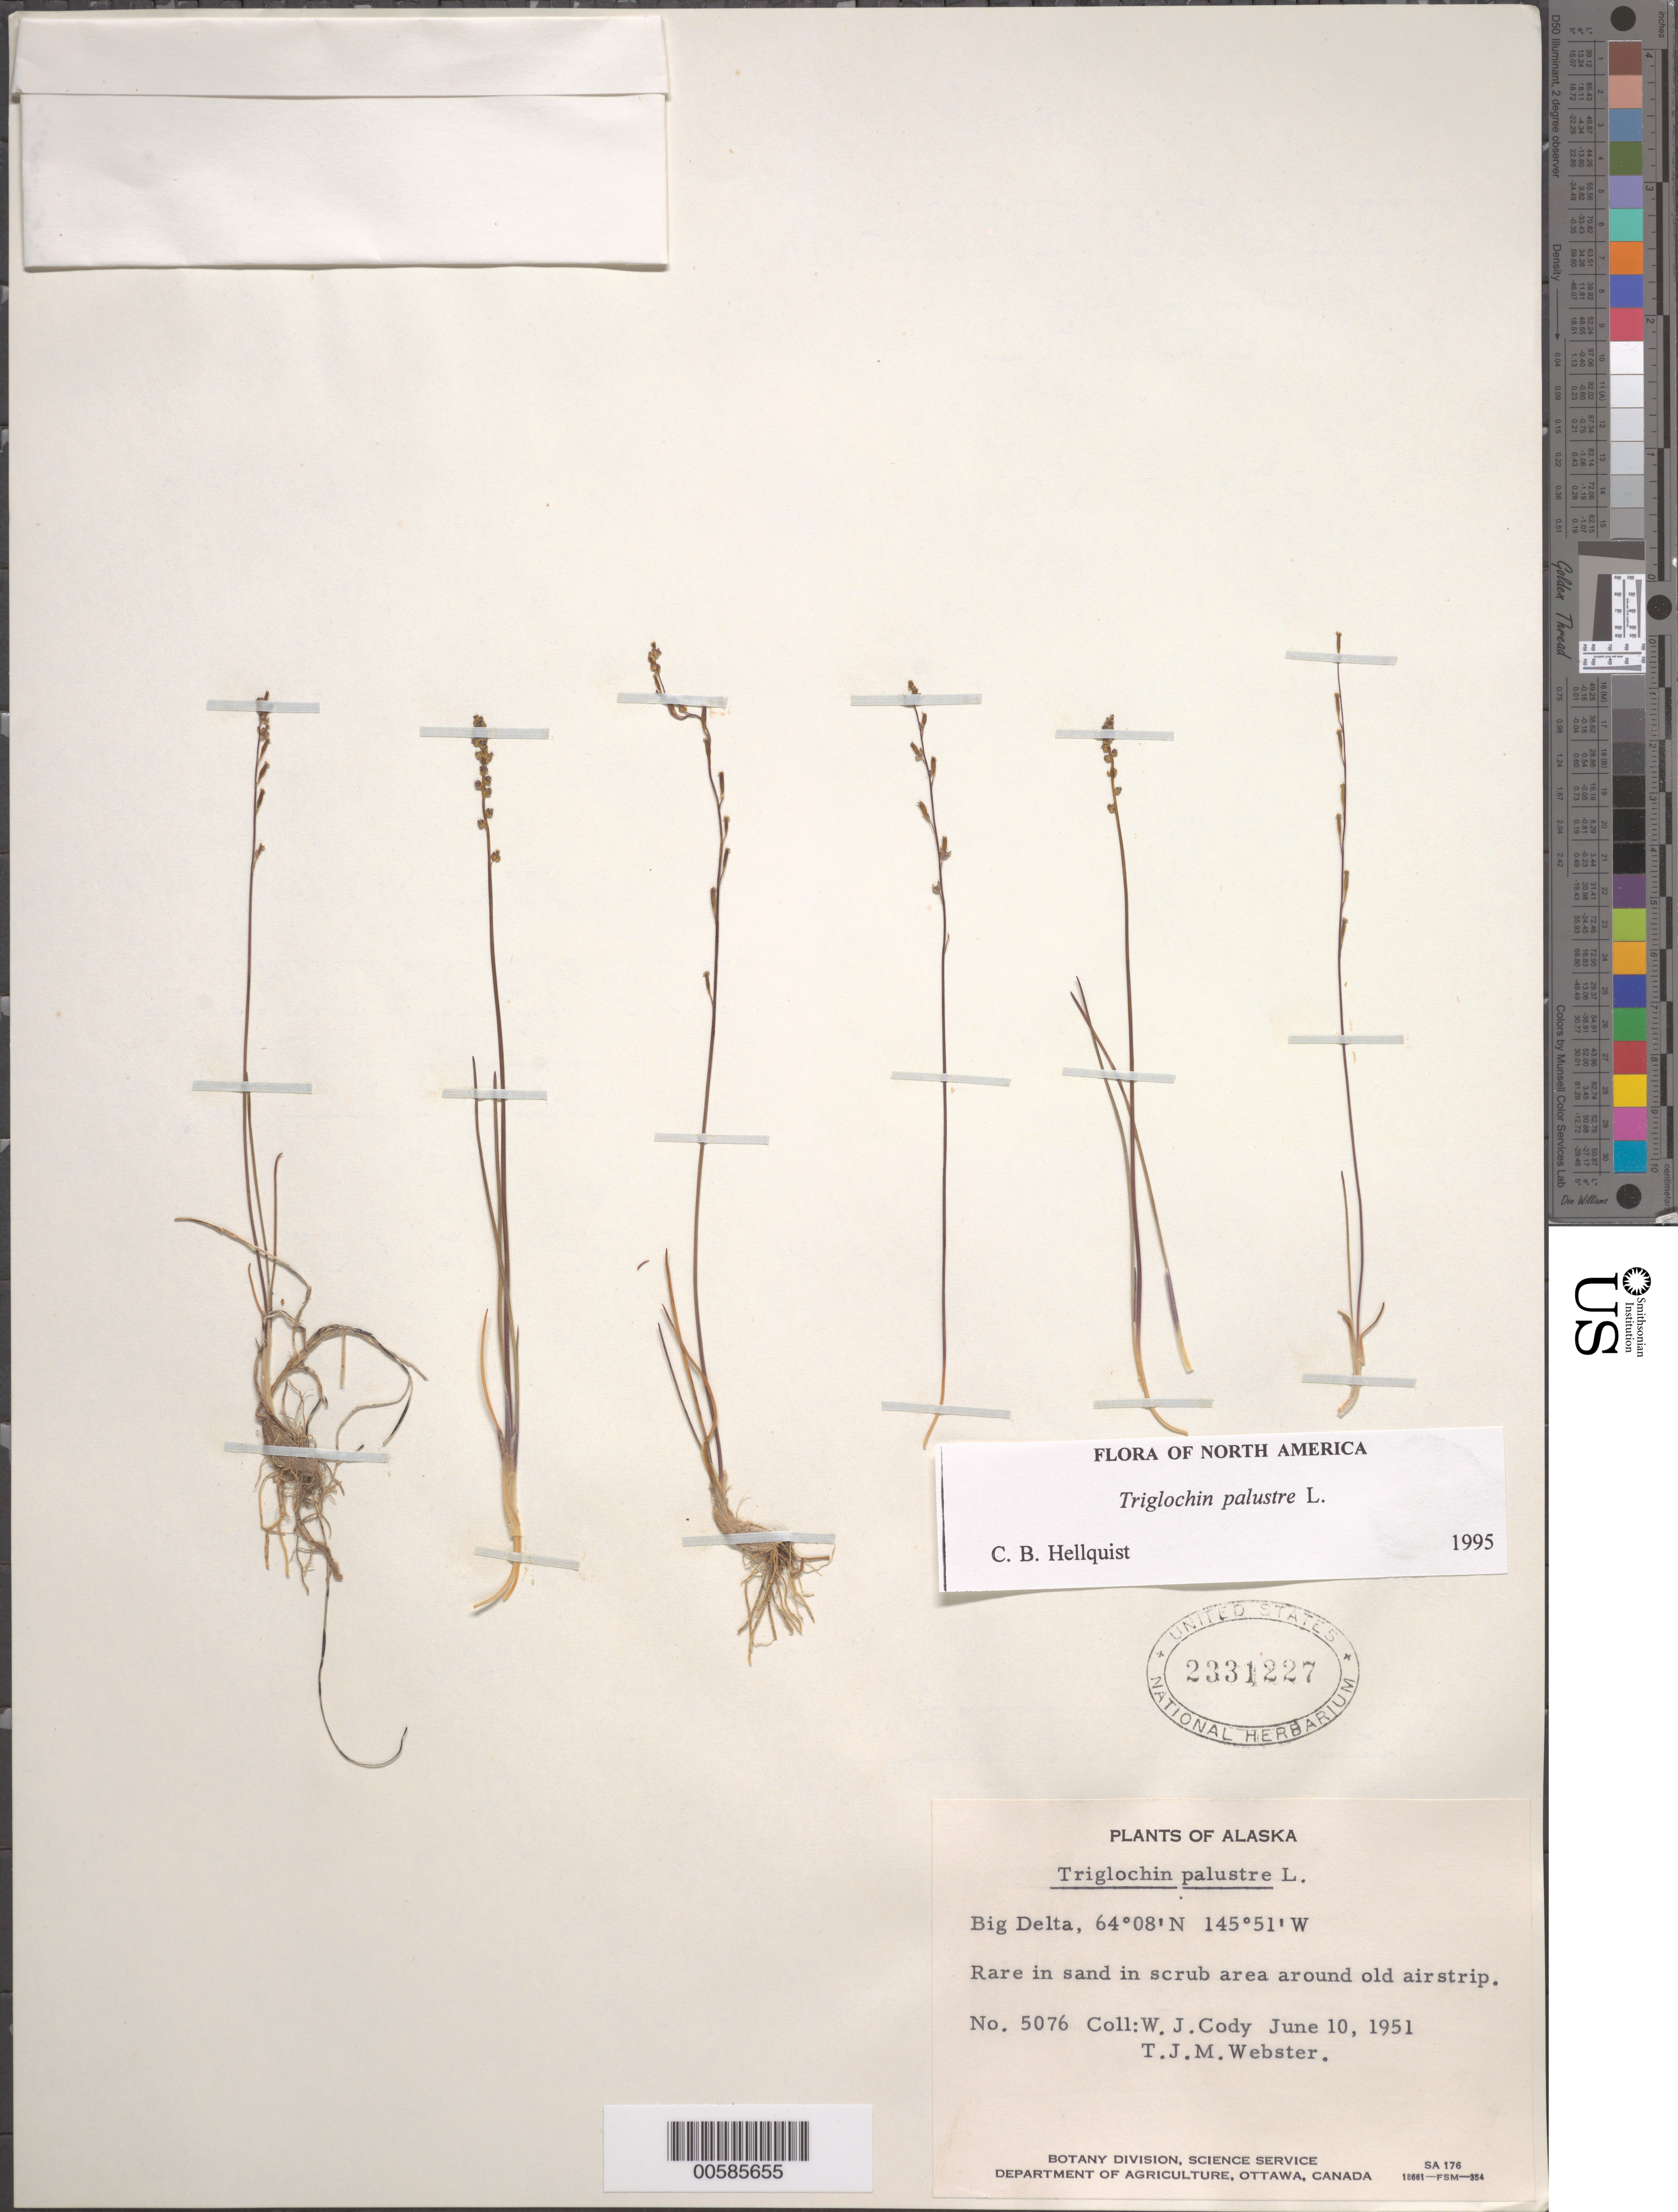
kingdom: Plantae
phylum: Tracheophyta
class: Liliopsida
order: Alismatales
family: Juncaginaceae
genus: Triglochin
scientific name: Triglochin palustris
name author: L.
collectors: W. Cody & T. J. Webster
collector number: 5076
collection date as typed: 10 Jun 1951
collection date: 1951-06-10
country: United States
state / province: Alaska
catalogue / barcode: US 2331227